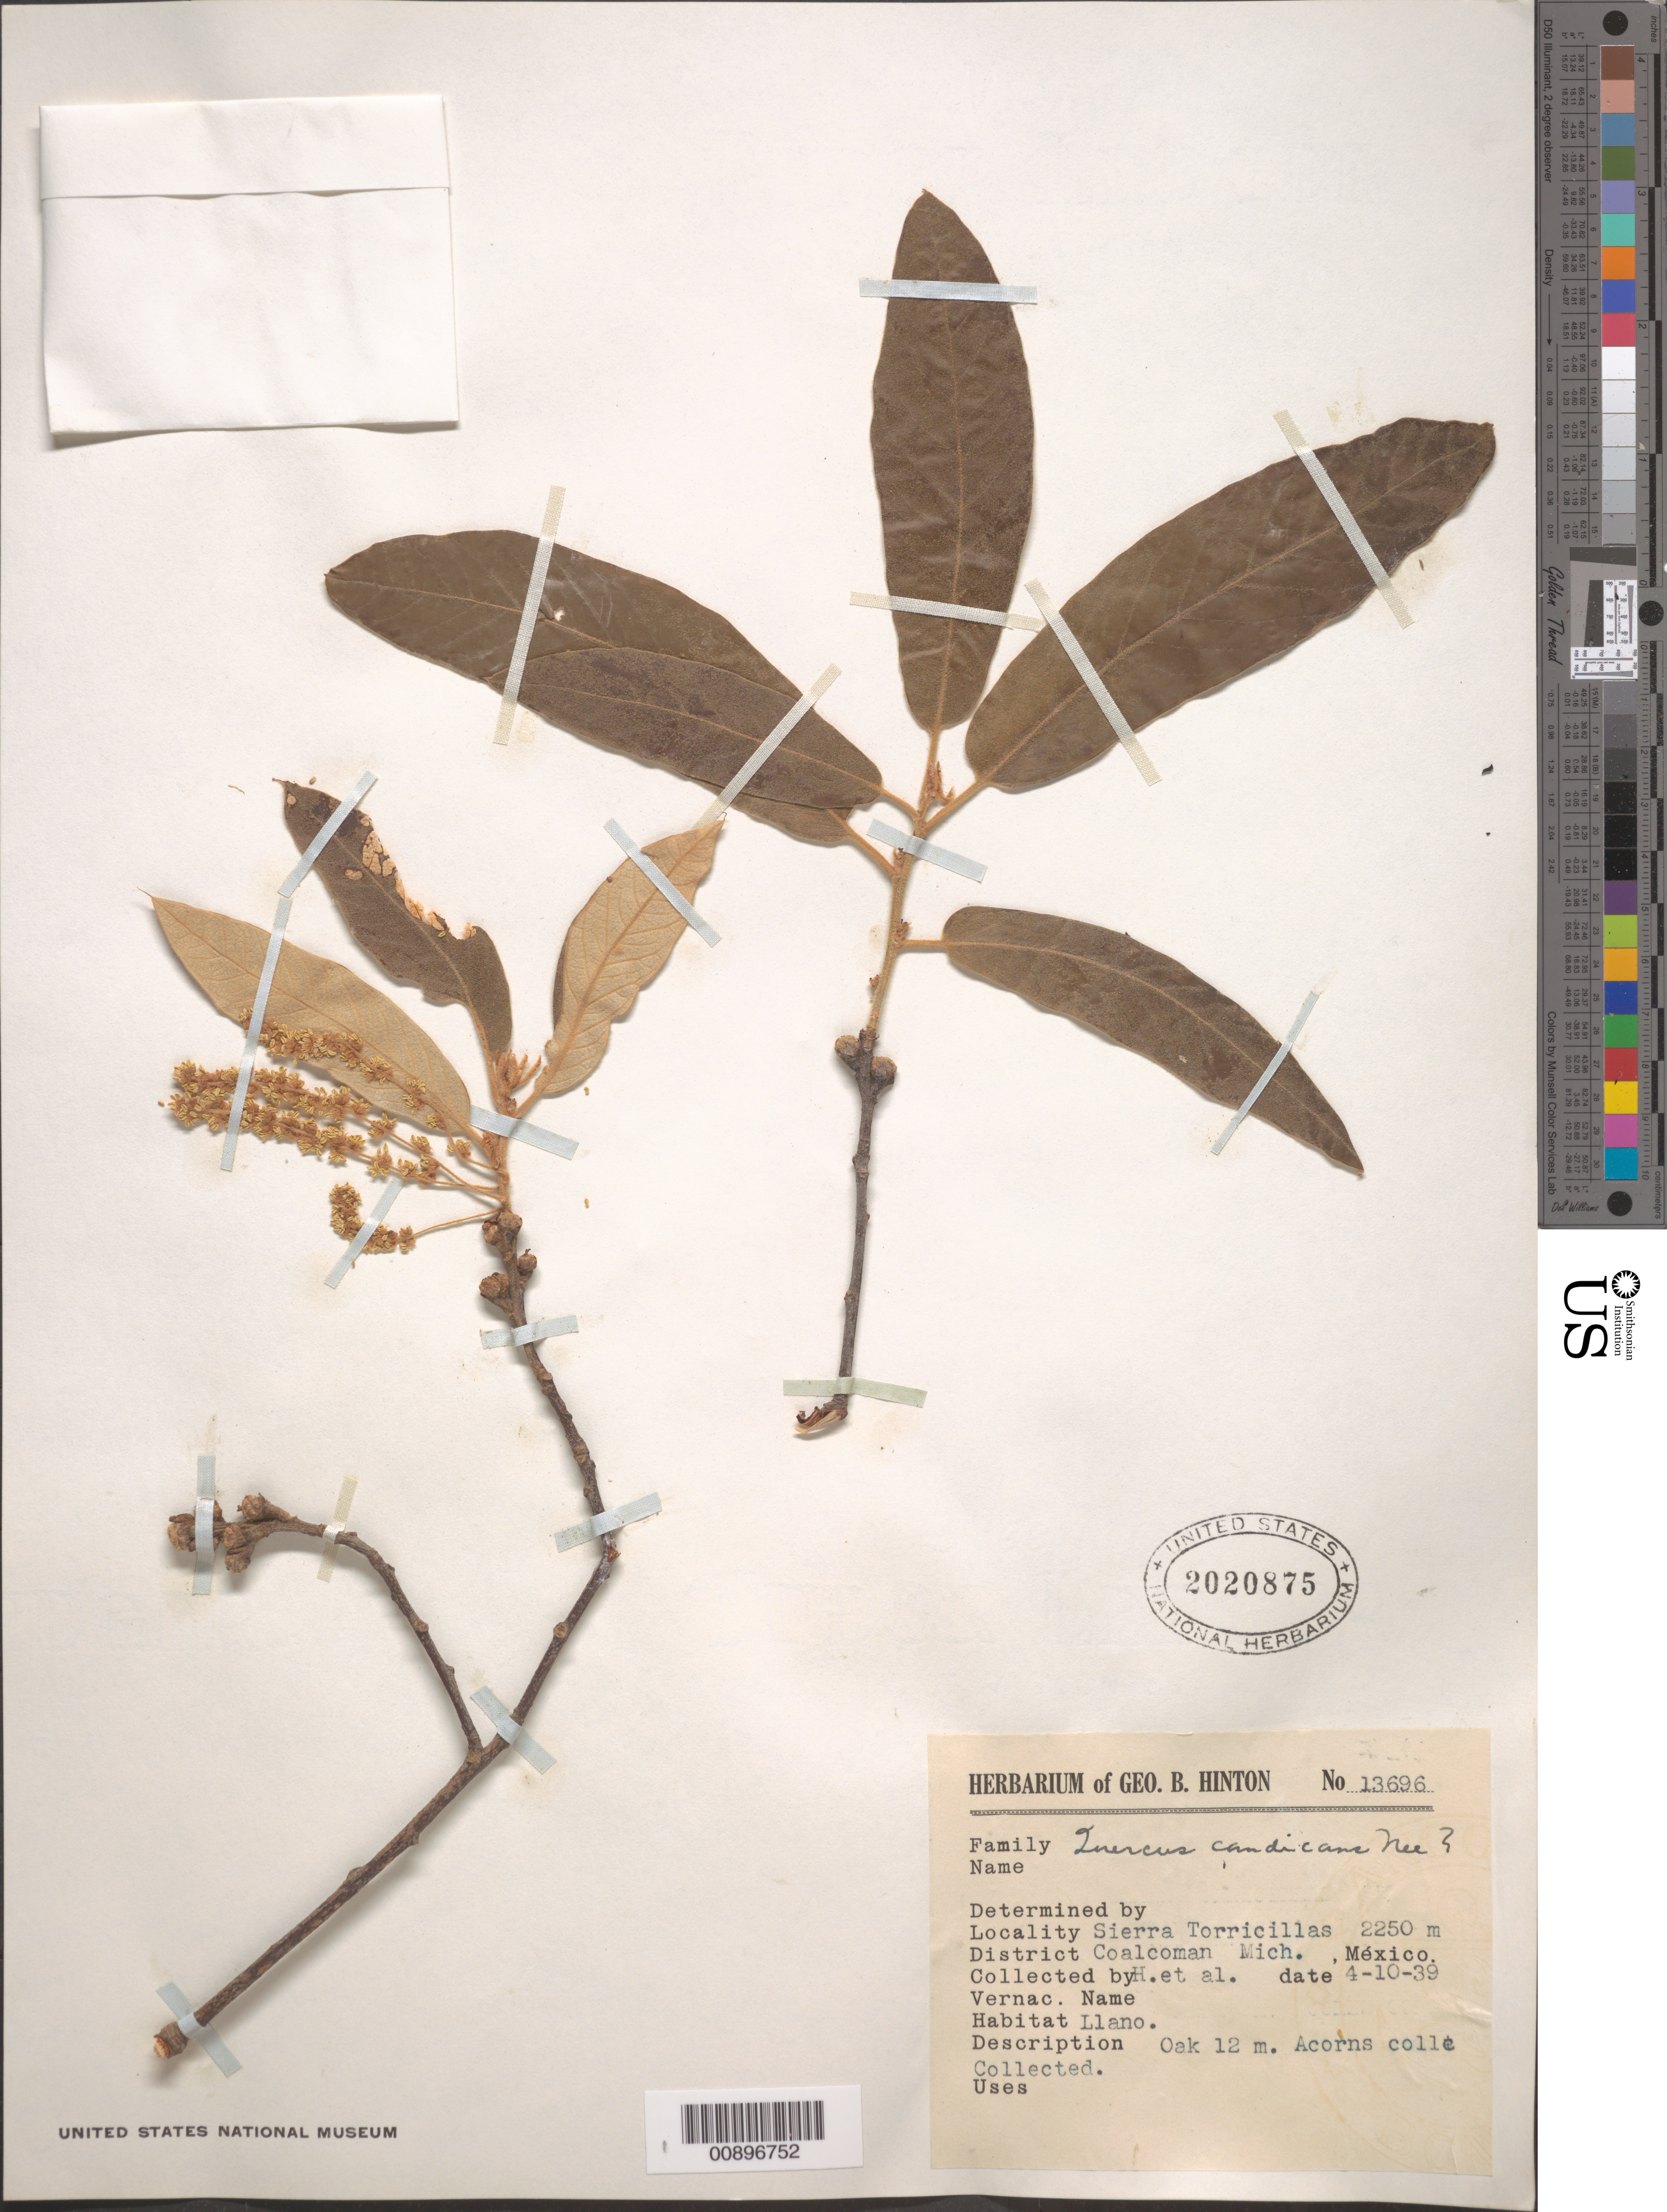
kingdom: Plantae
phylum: Tracheophyta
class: Magnoliopsida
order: Fagales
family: Fagaceae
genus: Quercus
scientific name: Quercus candicans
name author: Née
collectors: G. B. Hinton & et al.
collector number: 13696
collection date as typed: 10 Apr 1939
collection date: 1939-04-10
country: Mexico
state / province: Michoacán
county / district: Coalcomán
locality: Sierra Torricillas, District Coalcomán, Michoacán.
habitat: Llano.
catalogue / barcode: US 2020875